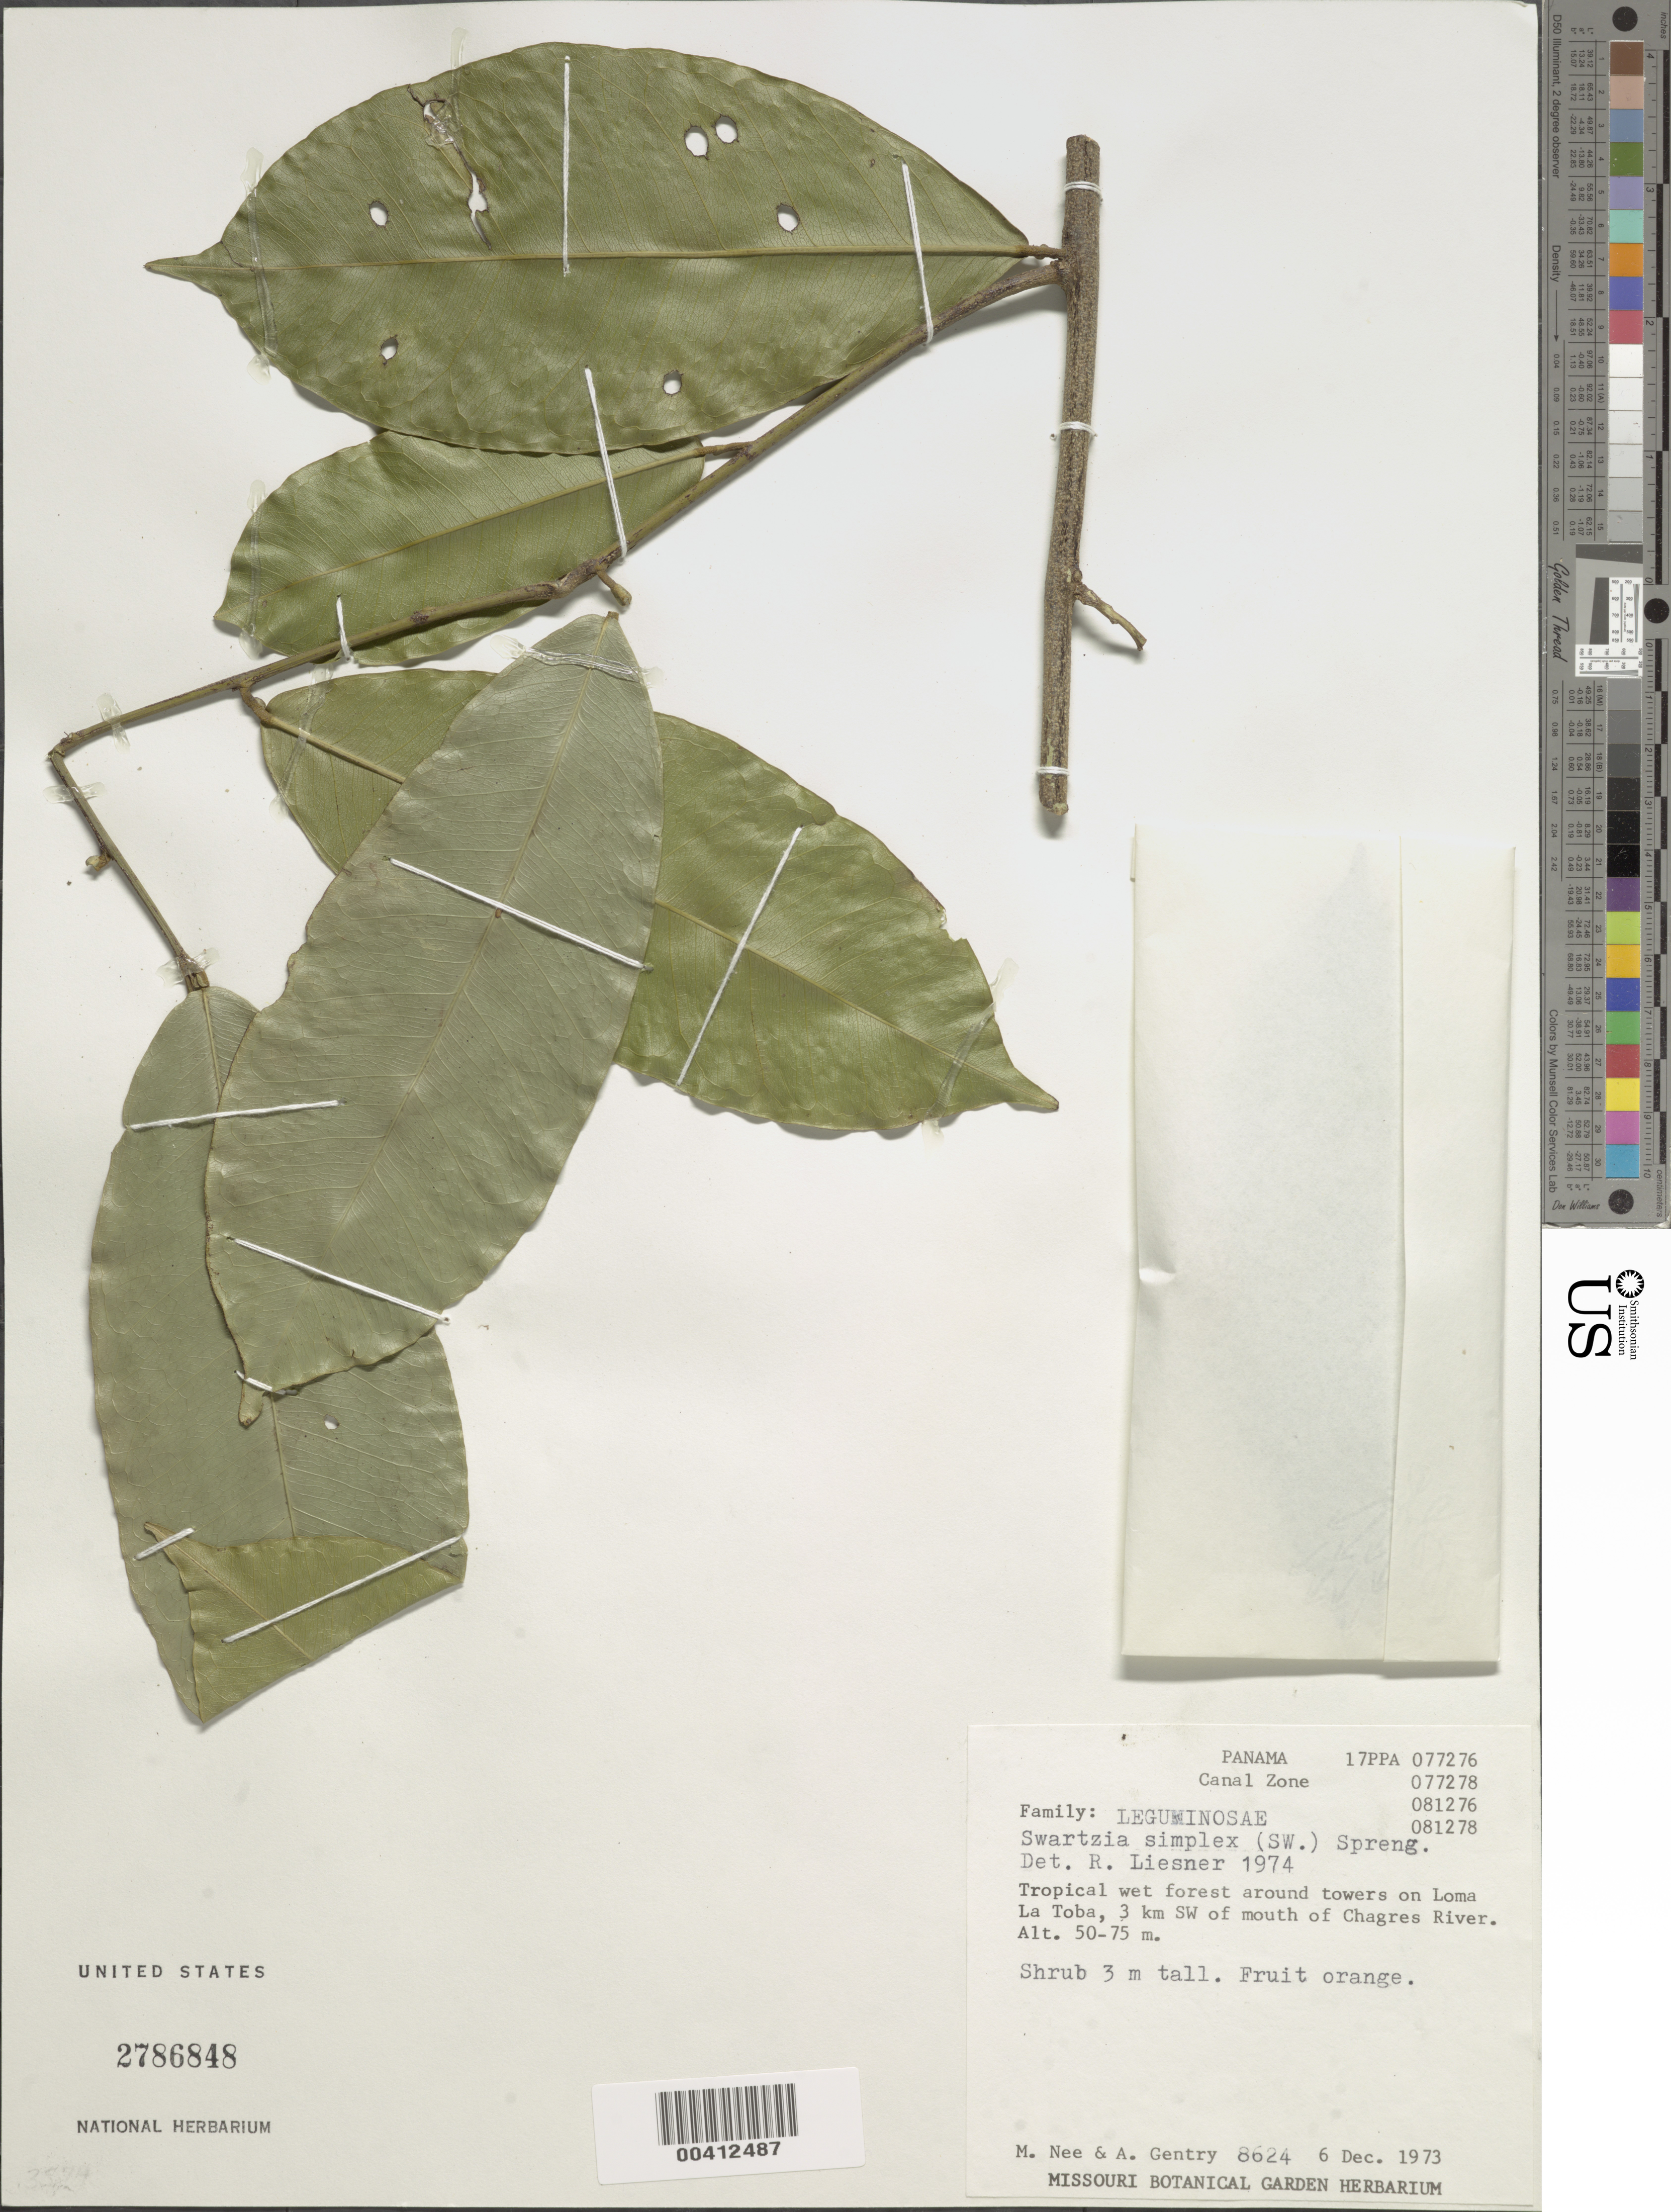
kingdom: Plantae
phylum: Tracheophyta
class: Magnoliopsida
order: Fabales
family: Fabaceae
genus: Swartzia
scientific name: Swartzia simplex var. ochnacea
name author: (DC.) R.S. Cowan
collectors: M. Nee & A. H. Gentry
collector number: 8624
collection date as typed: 06 Dec 1973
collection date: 1973-12-06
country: Panama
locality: Loma la Toba, 3 km S of mouth of Chagres River, around towers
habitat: Tropical wet forest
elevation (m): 50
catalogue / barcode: US 2786848